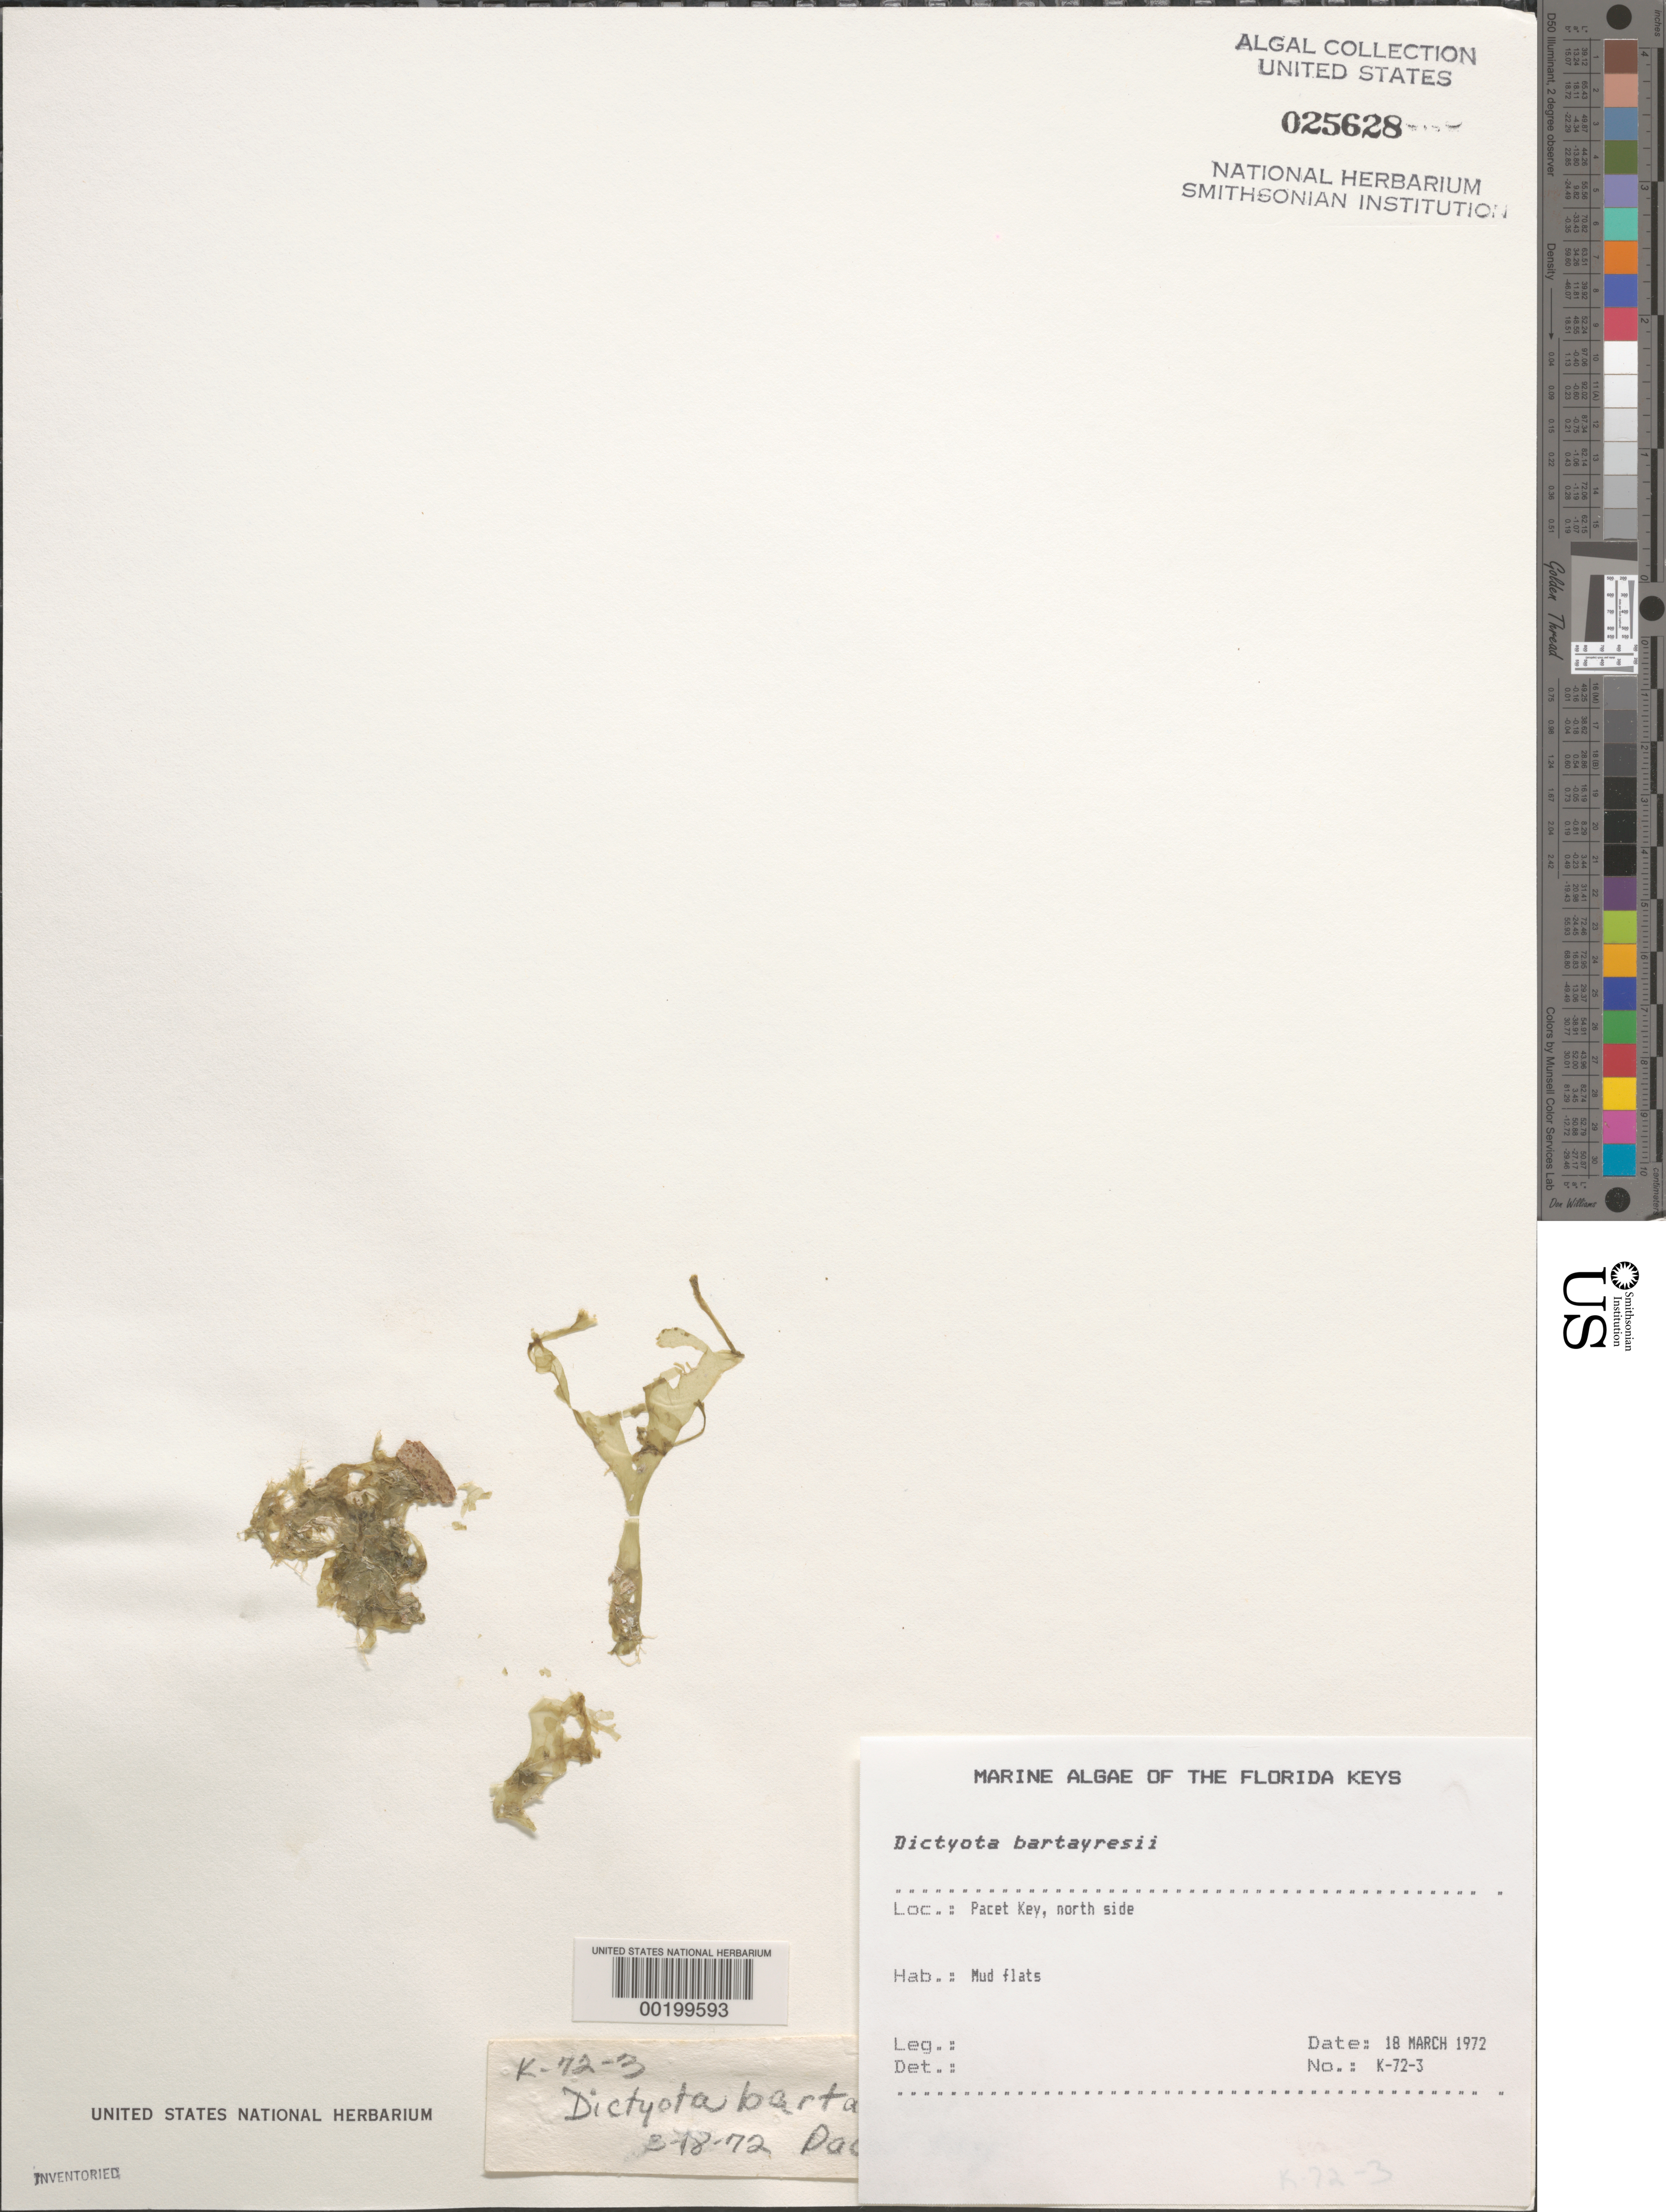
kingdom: Chromista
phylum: Ochrophyta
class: Phaeophyceae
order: Dictyotales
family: Dictyotaceae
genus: Dictyota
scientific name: Dictyota bartayresiana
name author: J.V.Lamouroux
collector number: K-72-3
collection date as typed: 18 Mar 1972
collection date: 1972-03-18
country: United States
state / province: Florida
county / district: Monroe County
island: Pacet Key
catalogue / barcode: US 25628